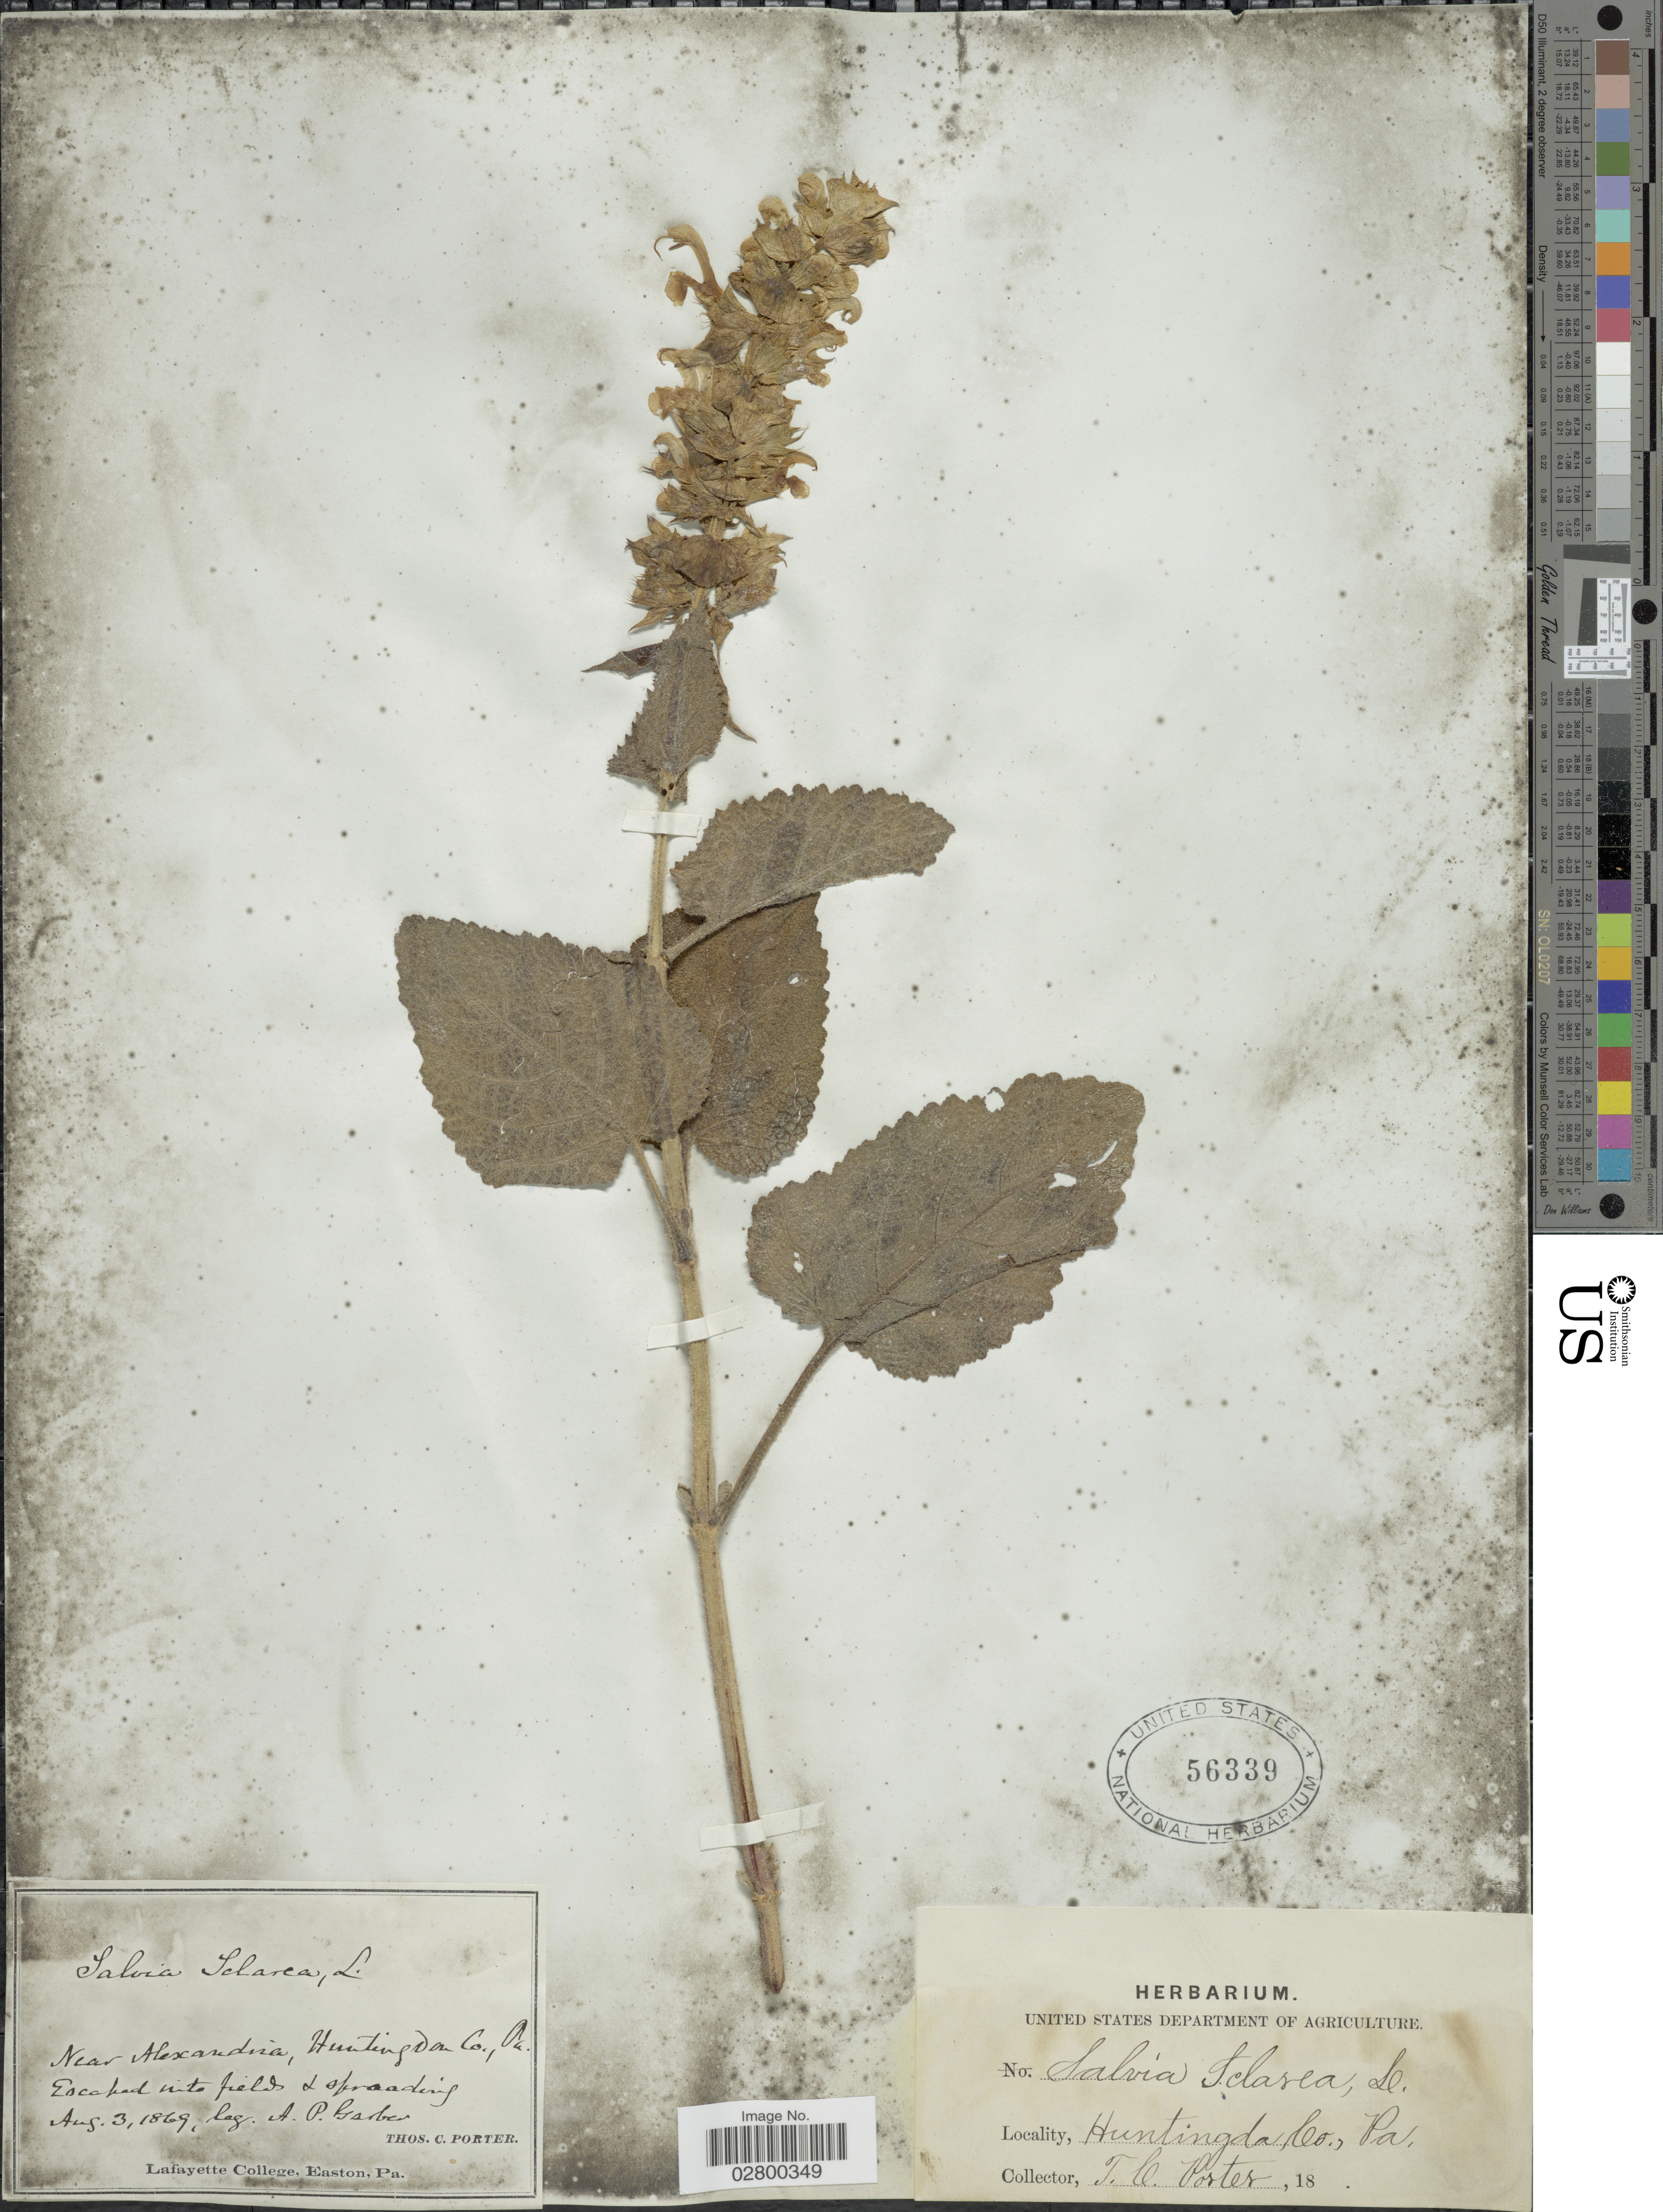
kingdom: Plantae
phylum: Tracheophyta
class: Magnoliopsida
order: Lamiales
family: Lamiaceae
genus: Salvia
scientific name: Salvia sclarea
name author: L.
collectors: A. P. Garber & T. Porter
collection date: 1869-08-03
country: United States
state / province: Pennsylvania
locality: Near Alexandria, Huntingdon Co., Pa.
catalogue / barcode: US 56339